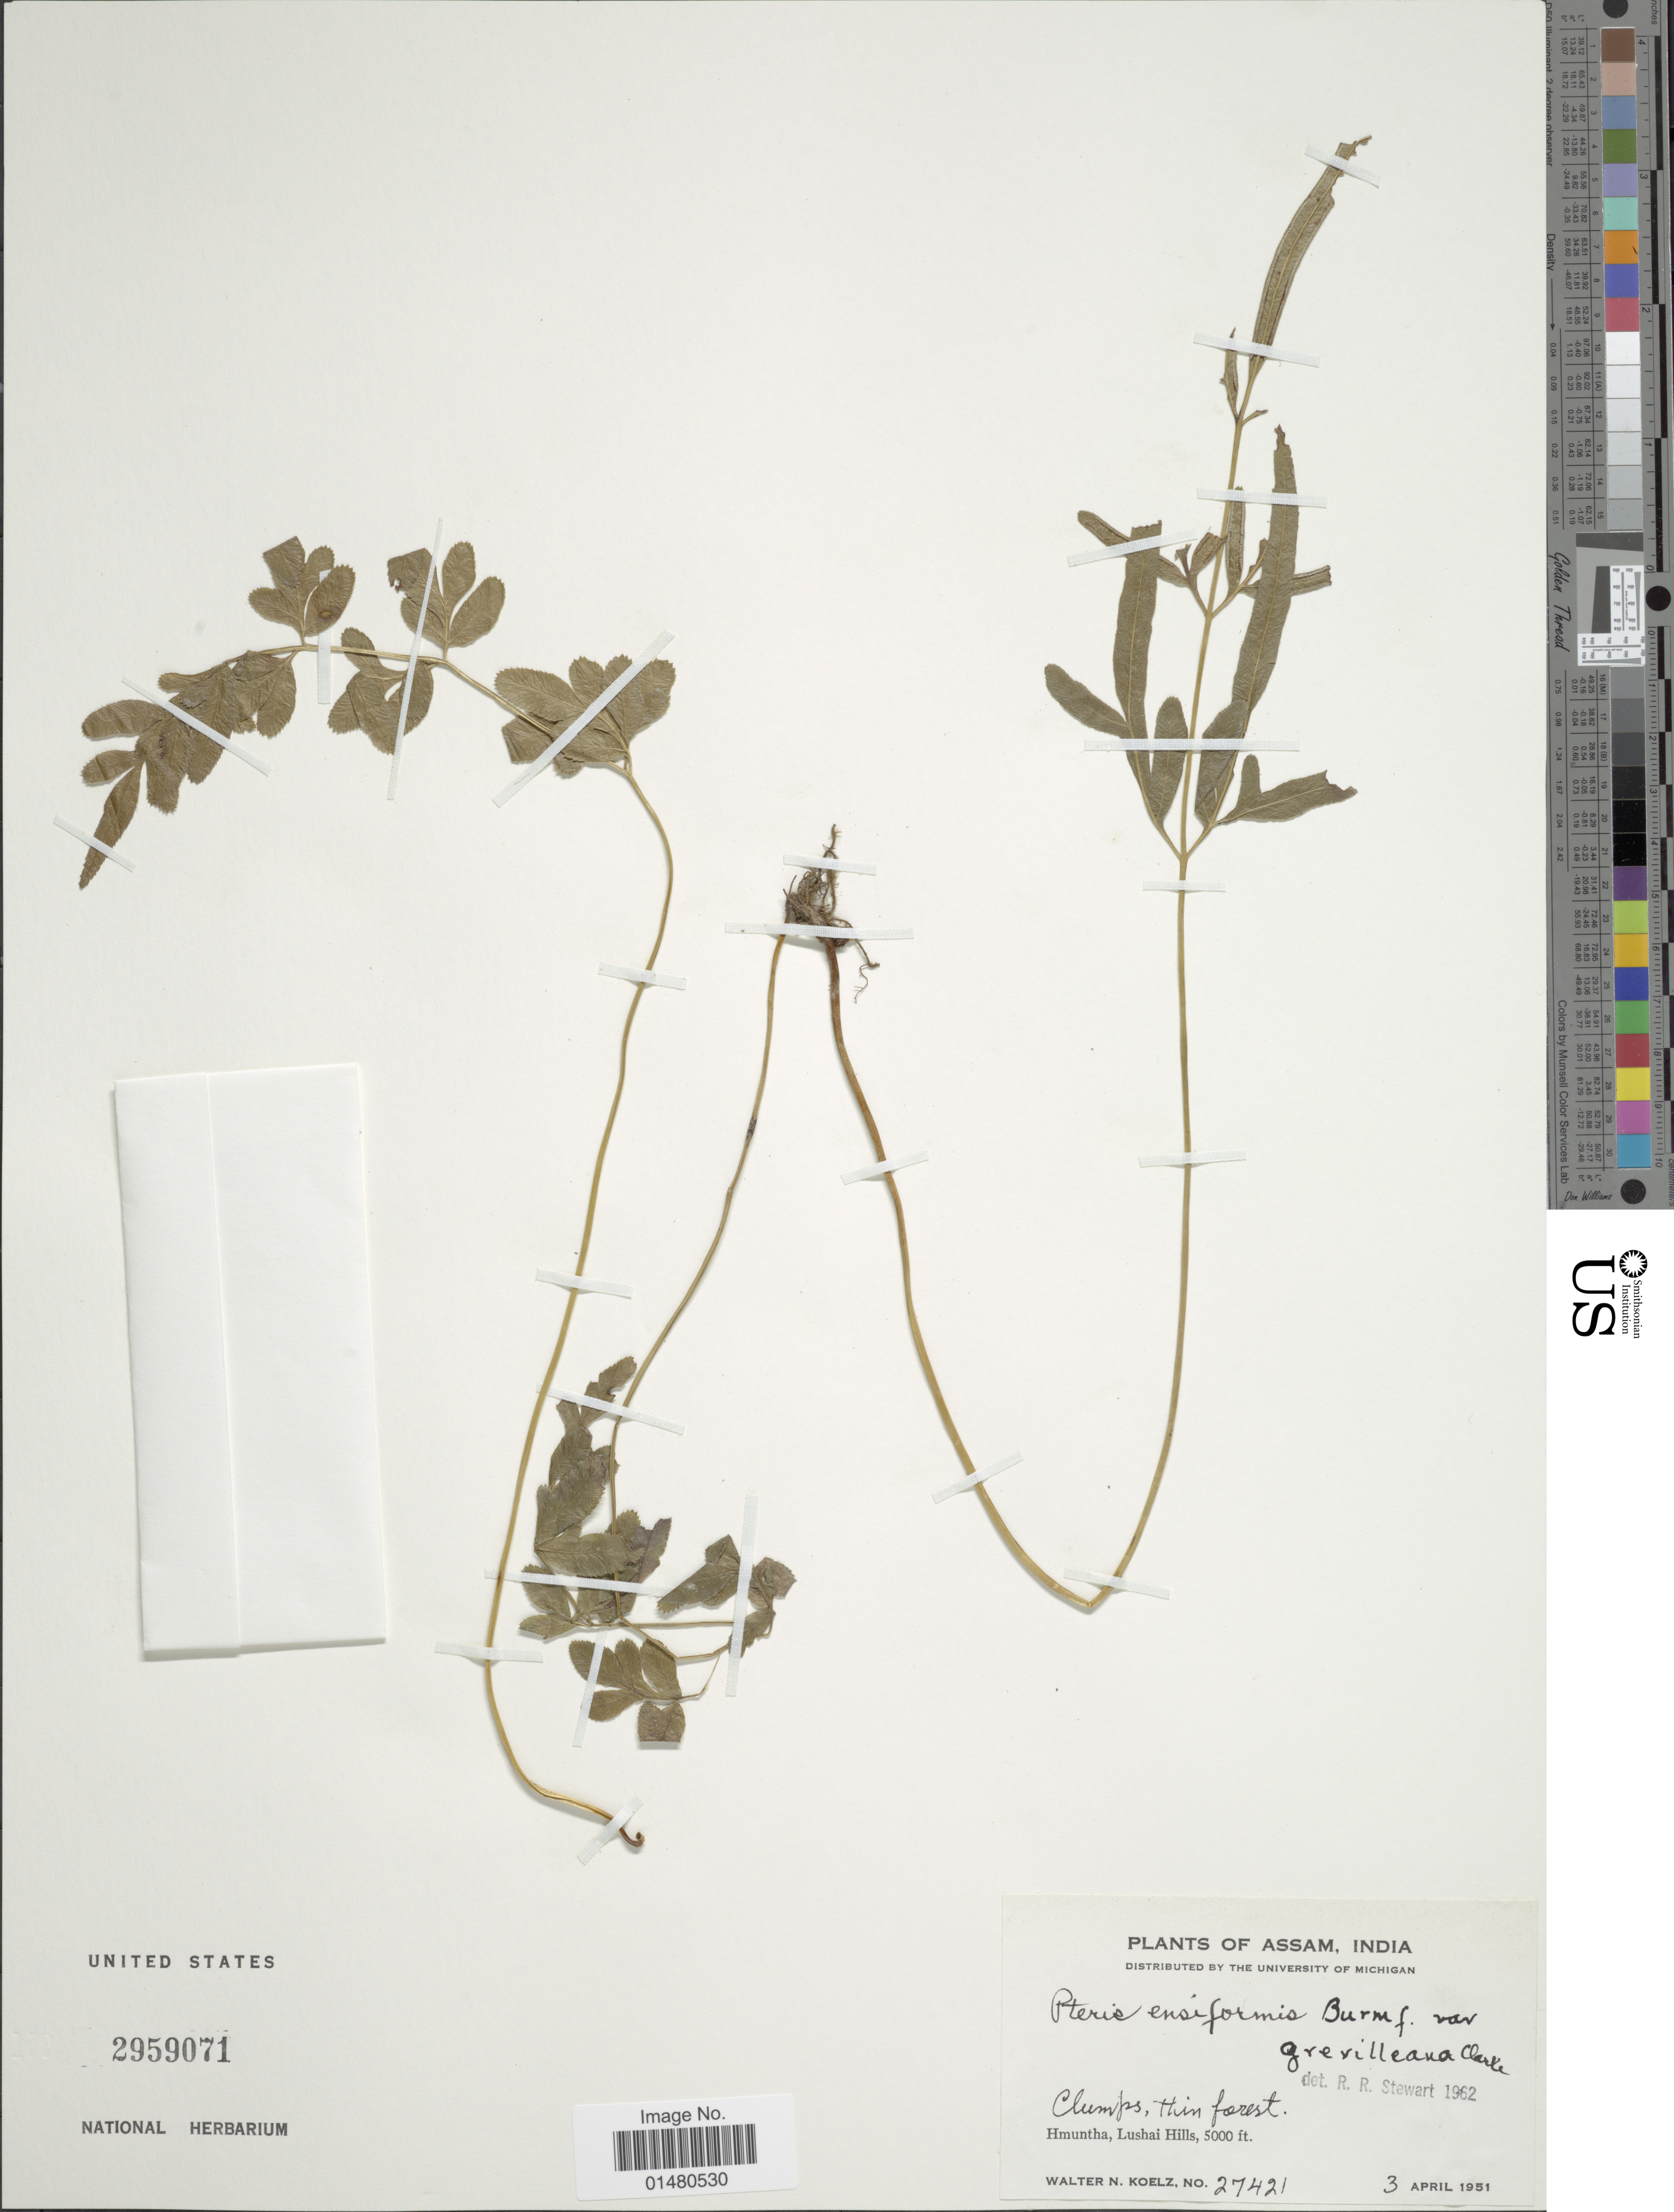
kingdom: Plantae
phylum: Tracheophyta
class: Polypodiopsida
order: Polypodiales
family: Pteridaceae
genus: Pteris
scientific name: Pteris ensiformis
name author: Burm. f.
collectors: W. N. Koelz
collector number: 27421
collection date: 1951-04-03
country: India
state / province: Assam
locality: Hmuntha, Lushai Hills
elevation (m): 1524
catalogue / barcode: US 2959071